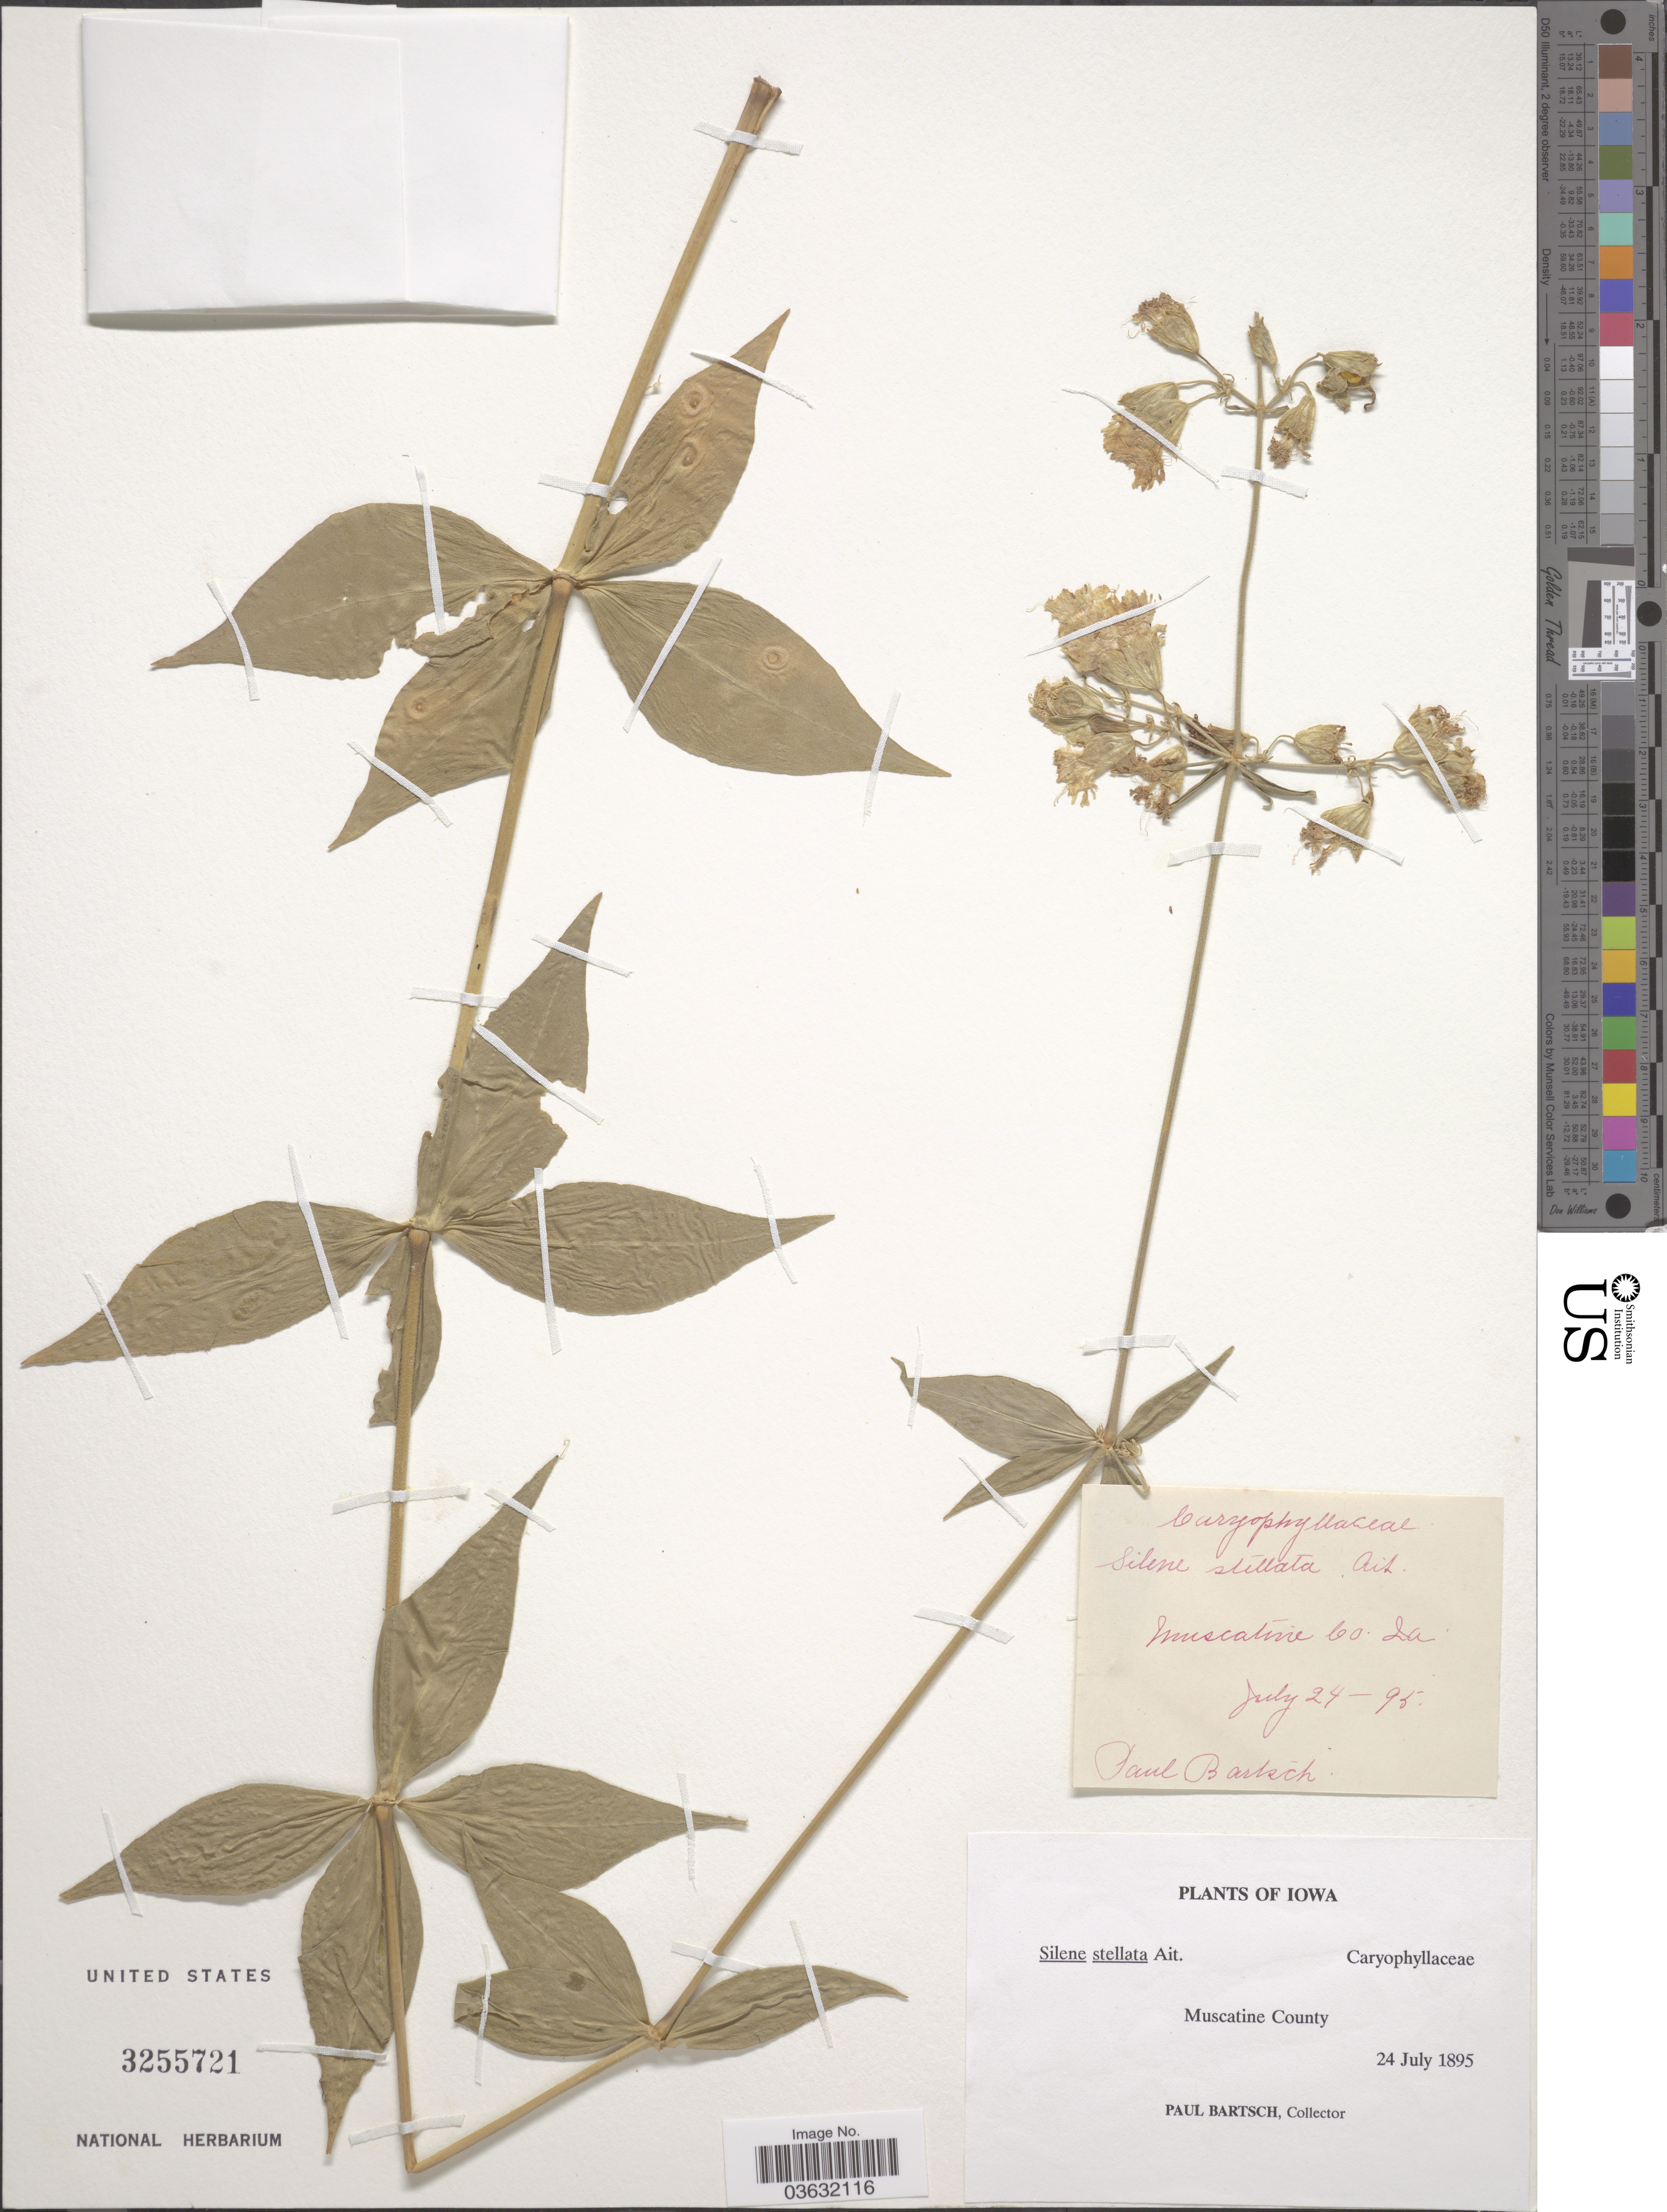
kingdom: Plantae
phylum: Tracheophyta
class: Magnoliopsida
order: Caryophyllales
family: Caryophyllaceae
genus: Silene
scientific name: Silene stellata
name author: (L.) Coyte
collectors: P. Bartsch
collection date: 1895-07-24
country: United States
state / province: Iowa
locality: Muscatine County.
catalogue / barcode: US 3255721